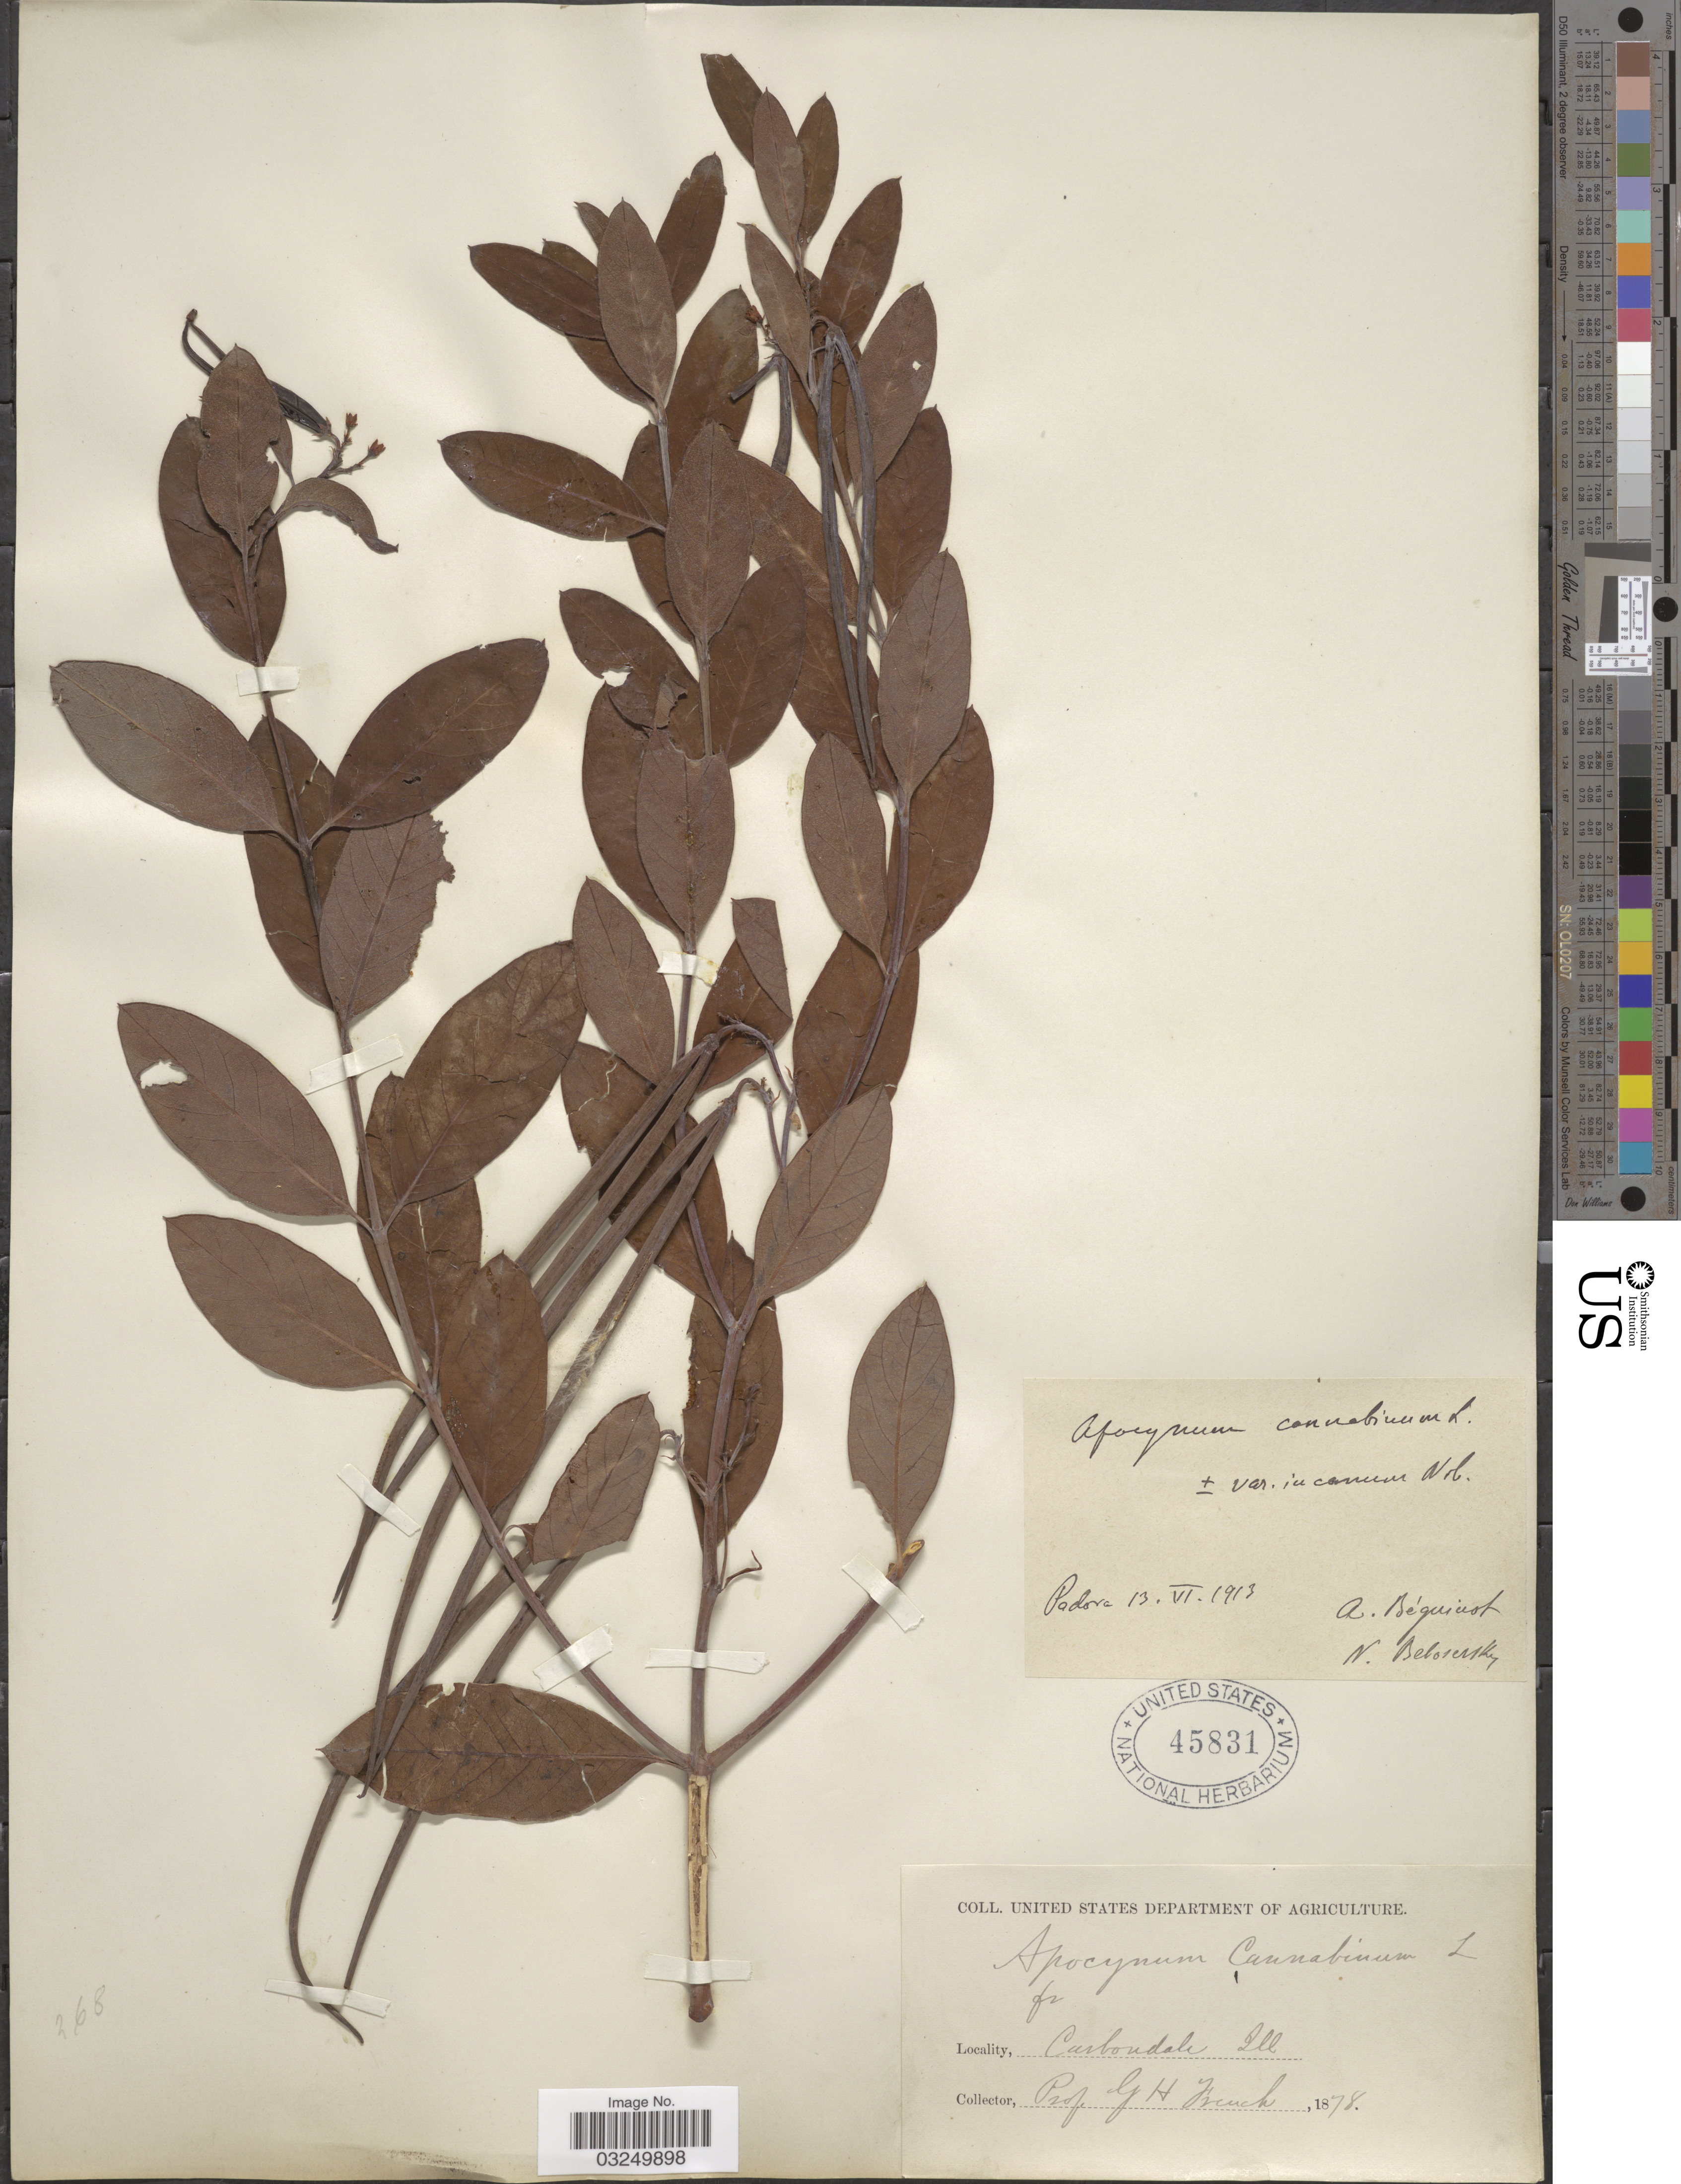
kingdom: Plantae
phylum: Tracheophyta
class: Magnoliopsida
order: Gentianales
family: Apocynaceae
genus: Apocynum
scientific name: Apocynum cannabinum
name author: L.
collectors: G. H. French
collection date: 1878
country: United States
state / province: Illinois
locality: Carbondale.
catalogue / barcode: US 45831